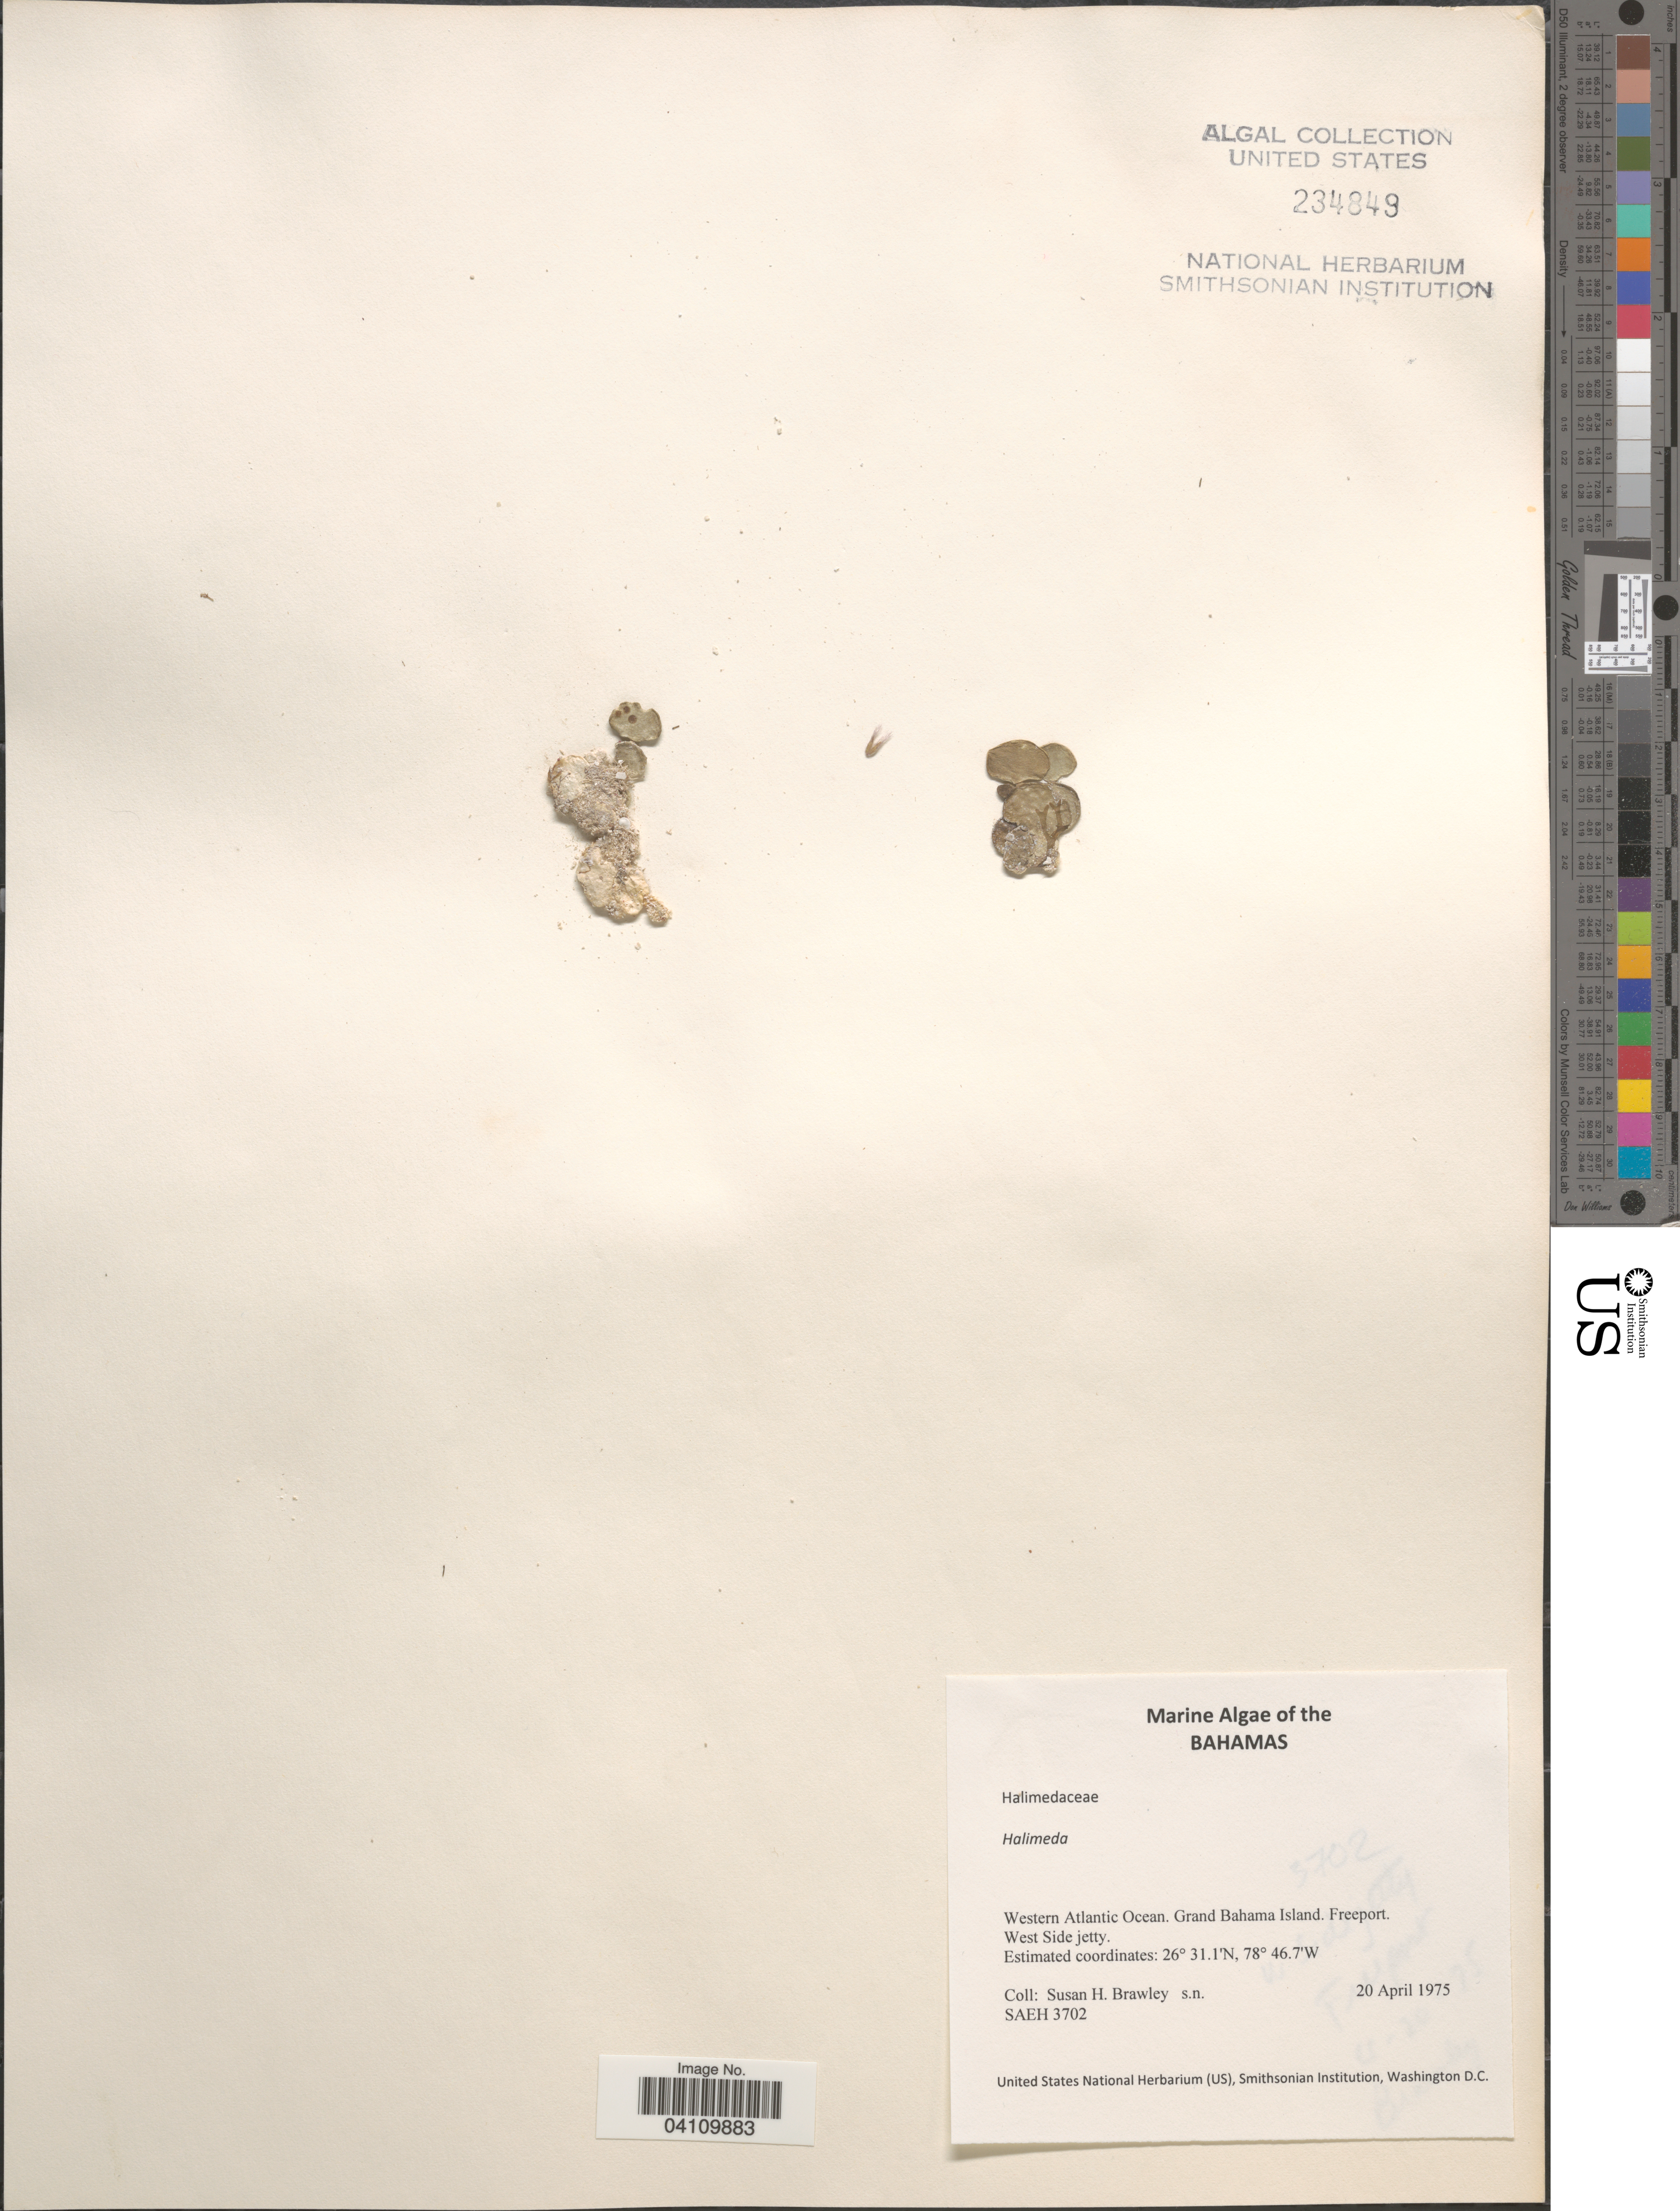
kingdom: Plantae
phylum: Chlorophyta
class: Ulvophyceae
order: Bryopsidales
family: Halimedaceae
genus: Halimeda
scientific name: Halimeda sp.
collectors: S. Brawley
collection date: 1975-04-20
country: Bahamas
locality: Western Atlantic Ocean. Grand Bahama Island. West Side jetty.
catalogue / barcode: US 234849